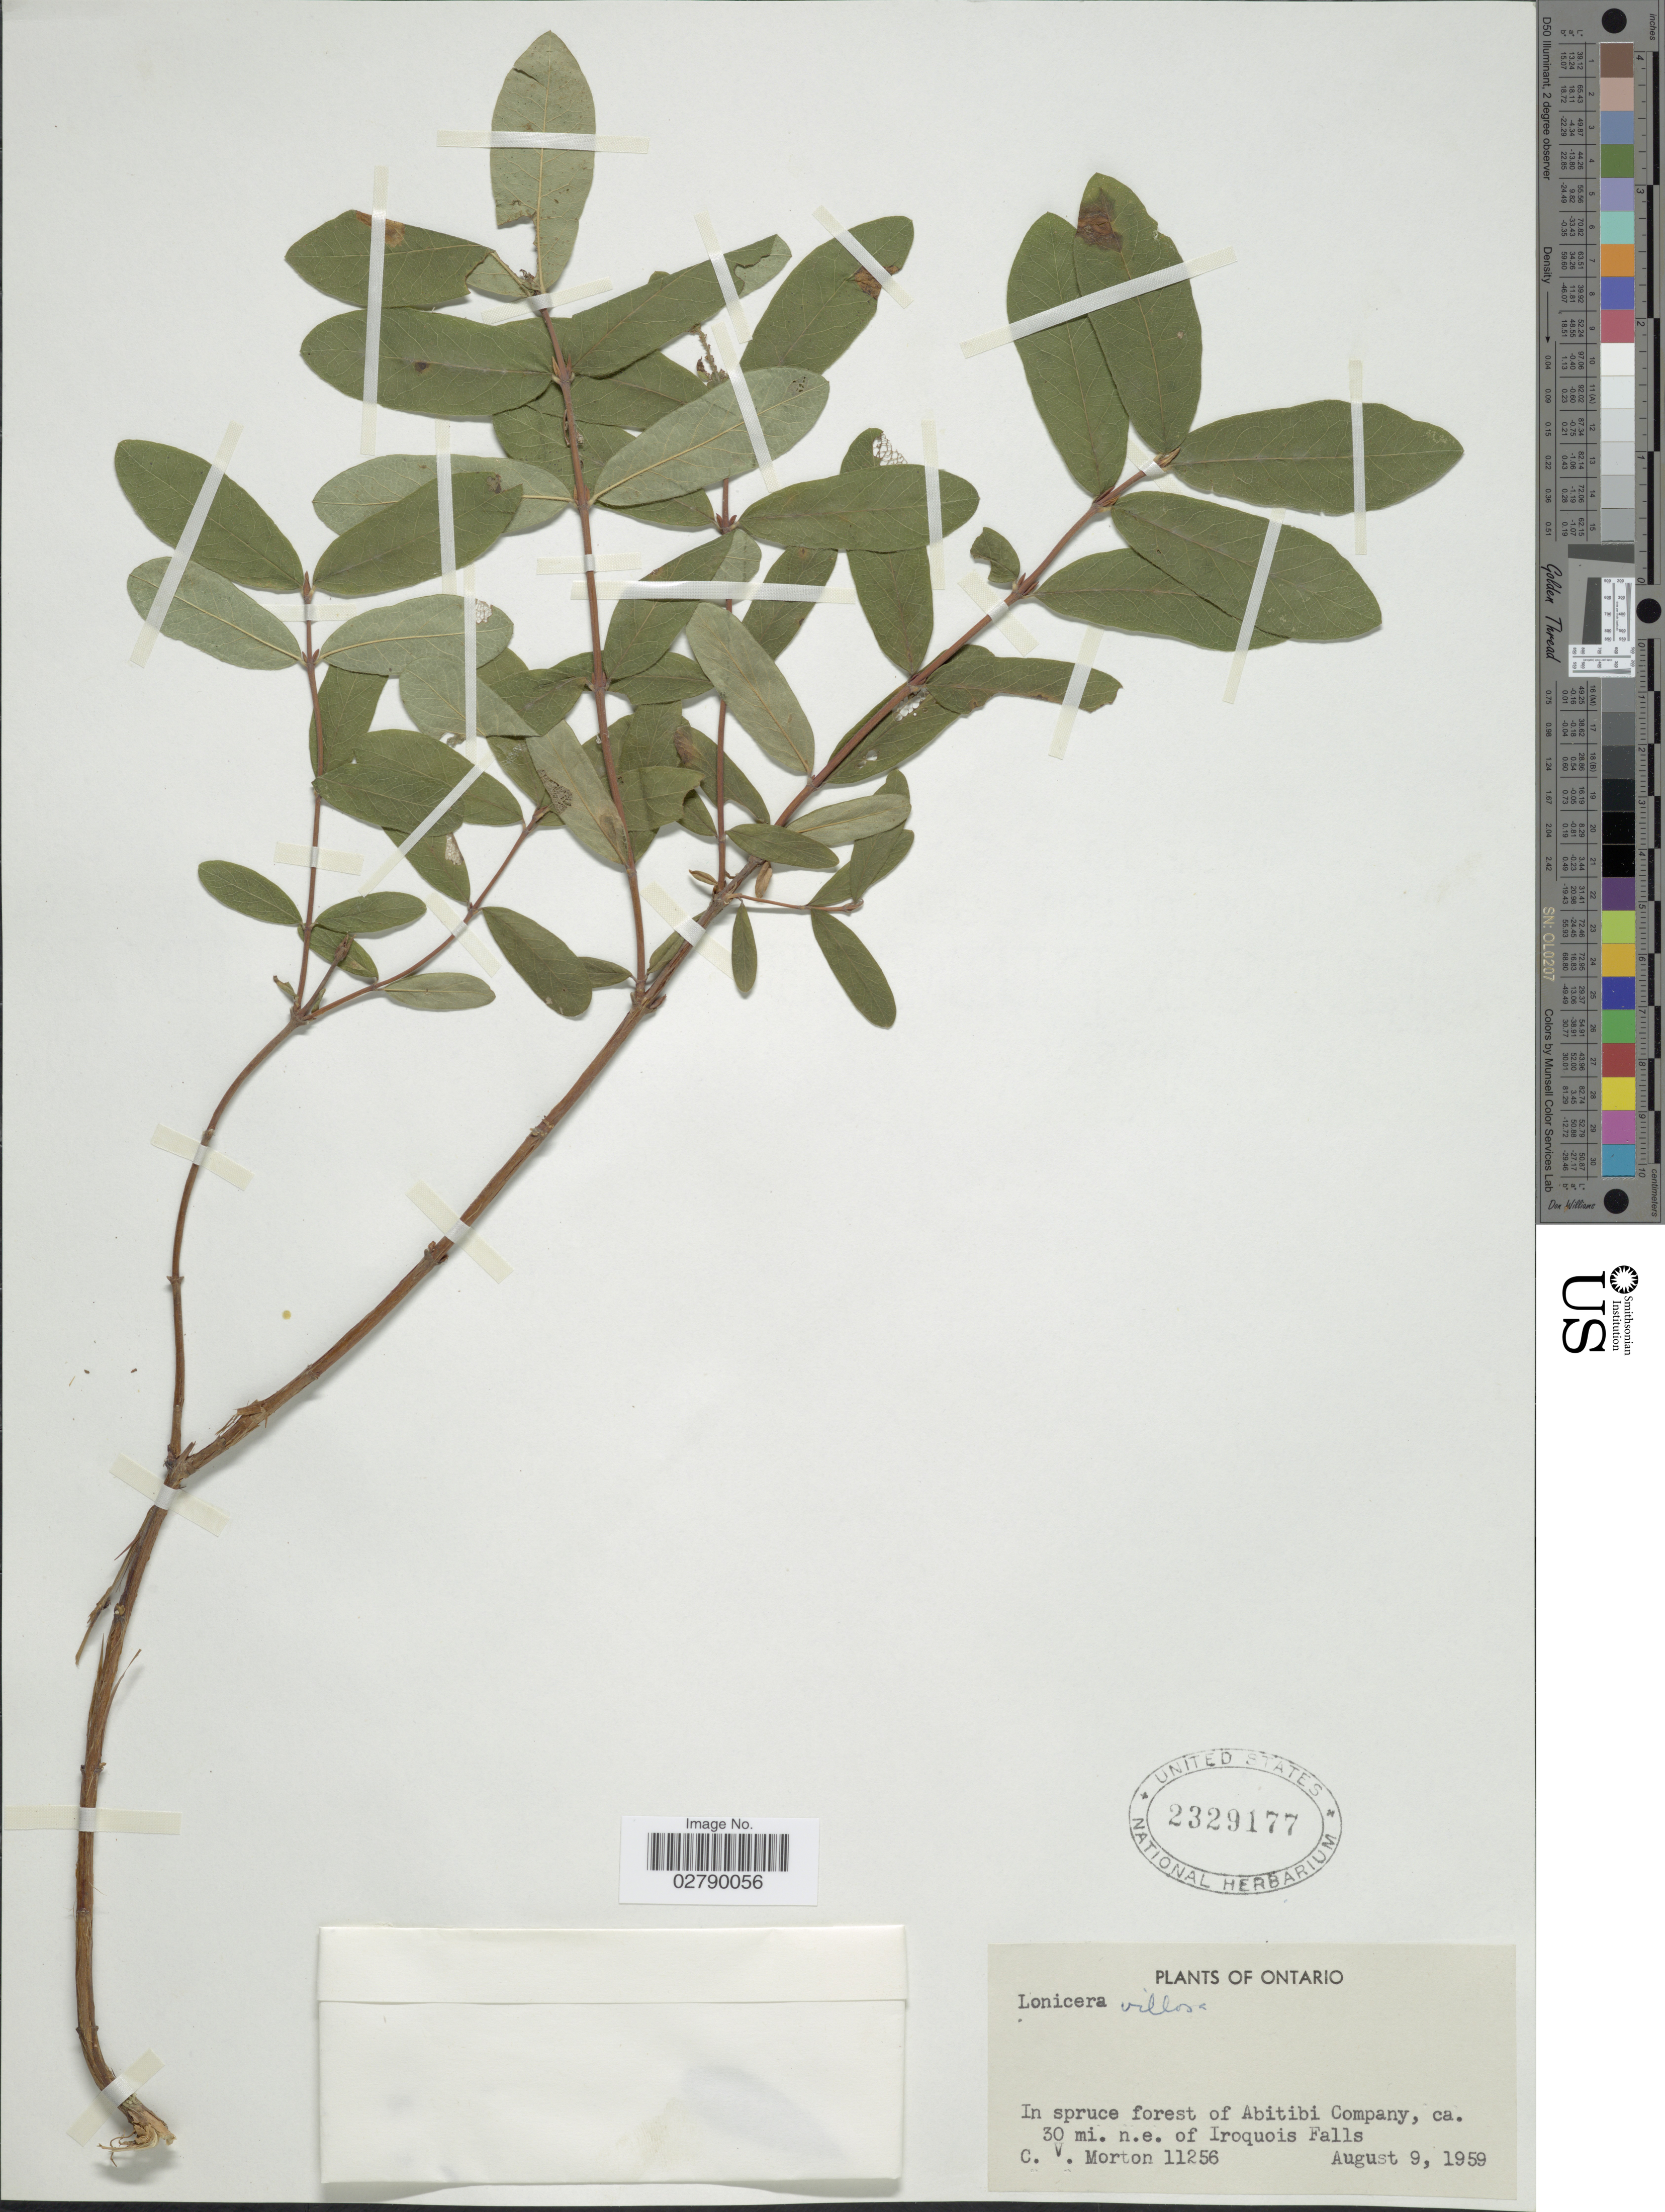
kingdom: Plantae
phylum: Tracheophyta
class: Magnoliopsida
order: Dipsacales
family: Caprifoliaceae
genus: Lonicera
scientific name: Lonicera villosa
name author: (Michx.) Roem. & Schult.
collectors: C. V. Morton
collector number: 11256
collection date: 1959-08-09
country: Canada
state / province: Ontario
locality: In spruce forest of Abitibi Company, ca. 30 mi. n.e. of Iroquois Falls.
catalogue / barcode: US 2329177